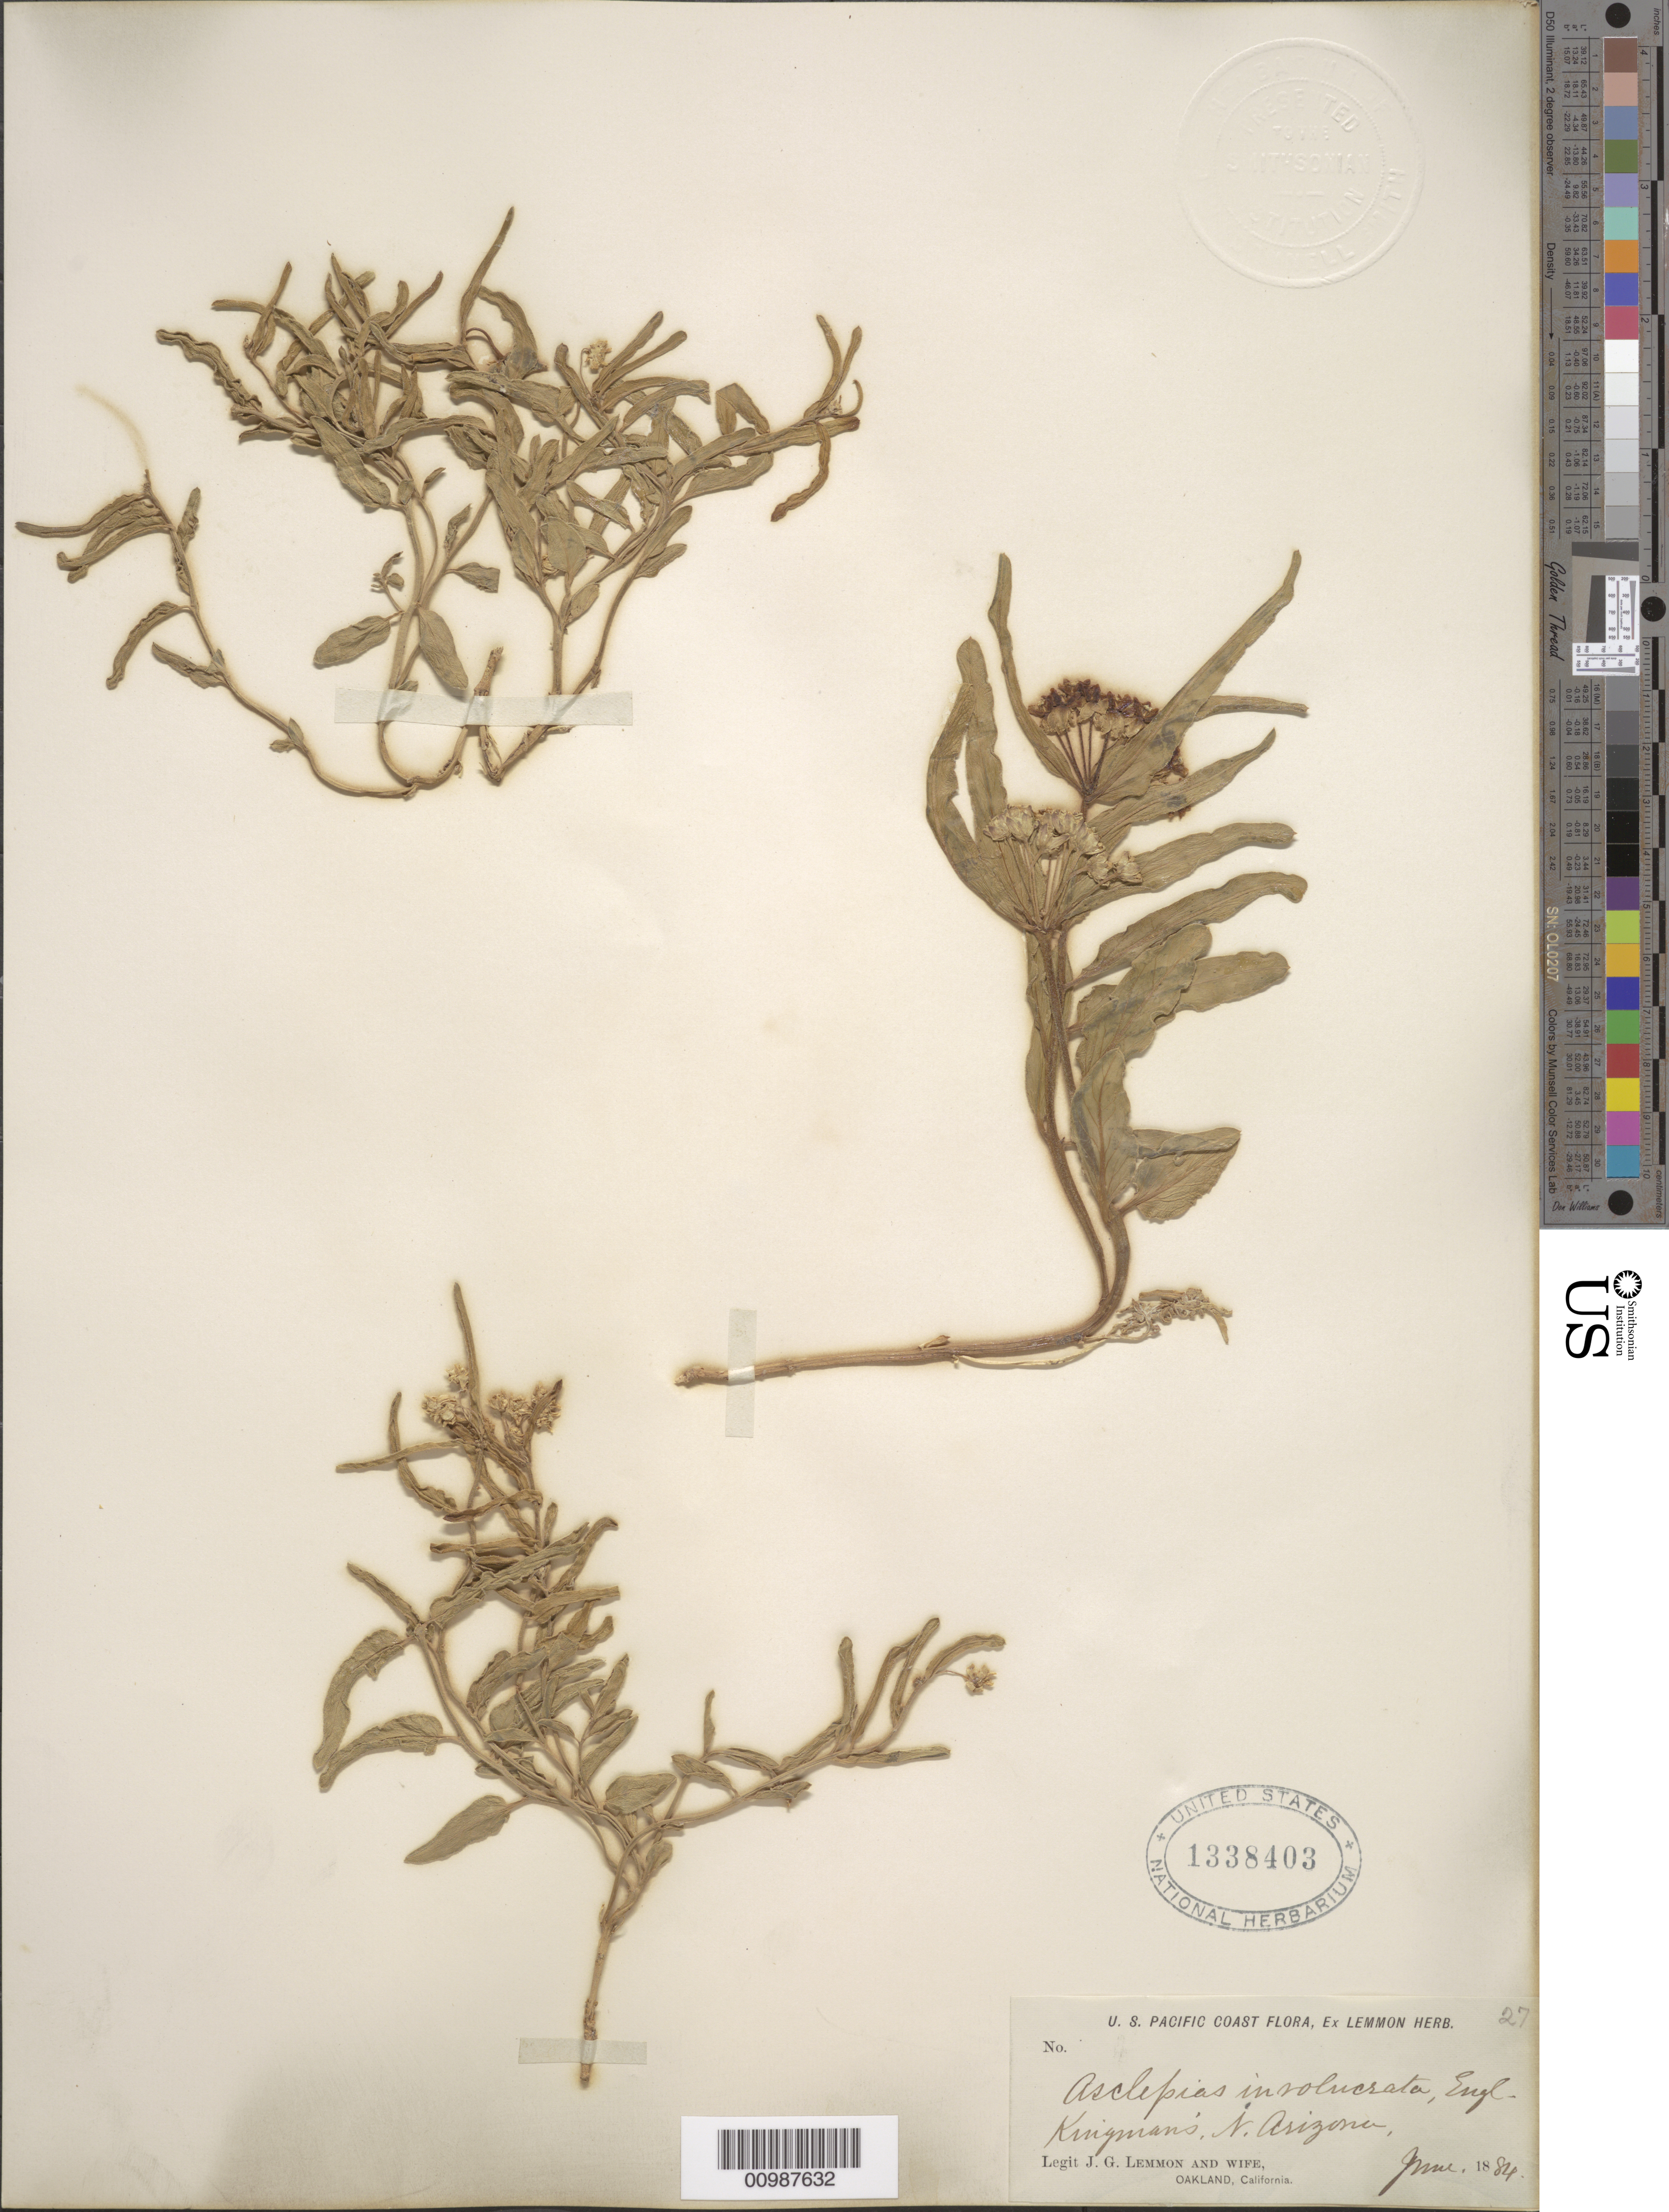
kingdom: Plantae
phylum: Tracheophyta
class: Magnoliopsida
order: Gentianales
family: Apocynaceae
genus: Asclepias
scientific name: Asclepias involucrata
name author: Engelm. ex Torr.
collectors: J. G. Lemmon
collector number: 27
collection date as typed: Jun 1884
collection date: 1884-06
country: United States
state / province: Arizona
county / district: Mohave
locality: Kingman's, North Arizona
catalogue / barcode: US 1338403